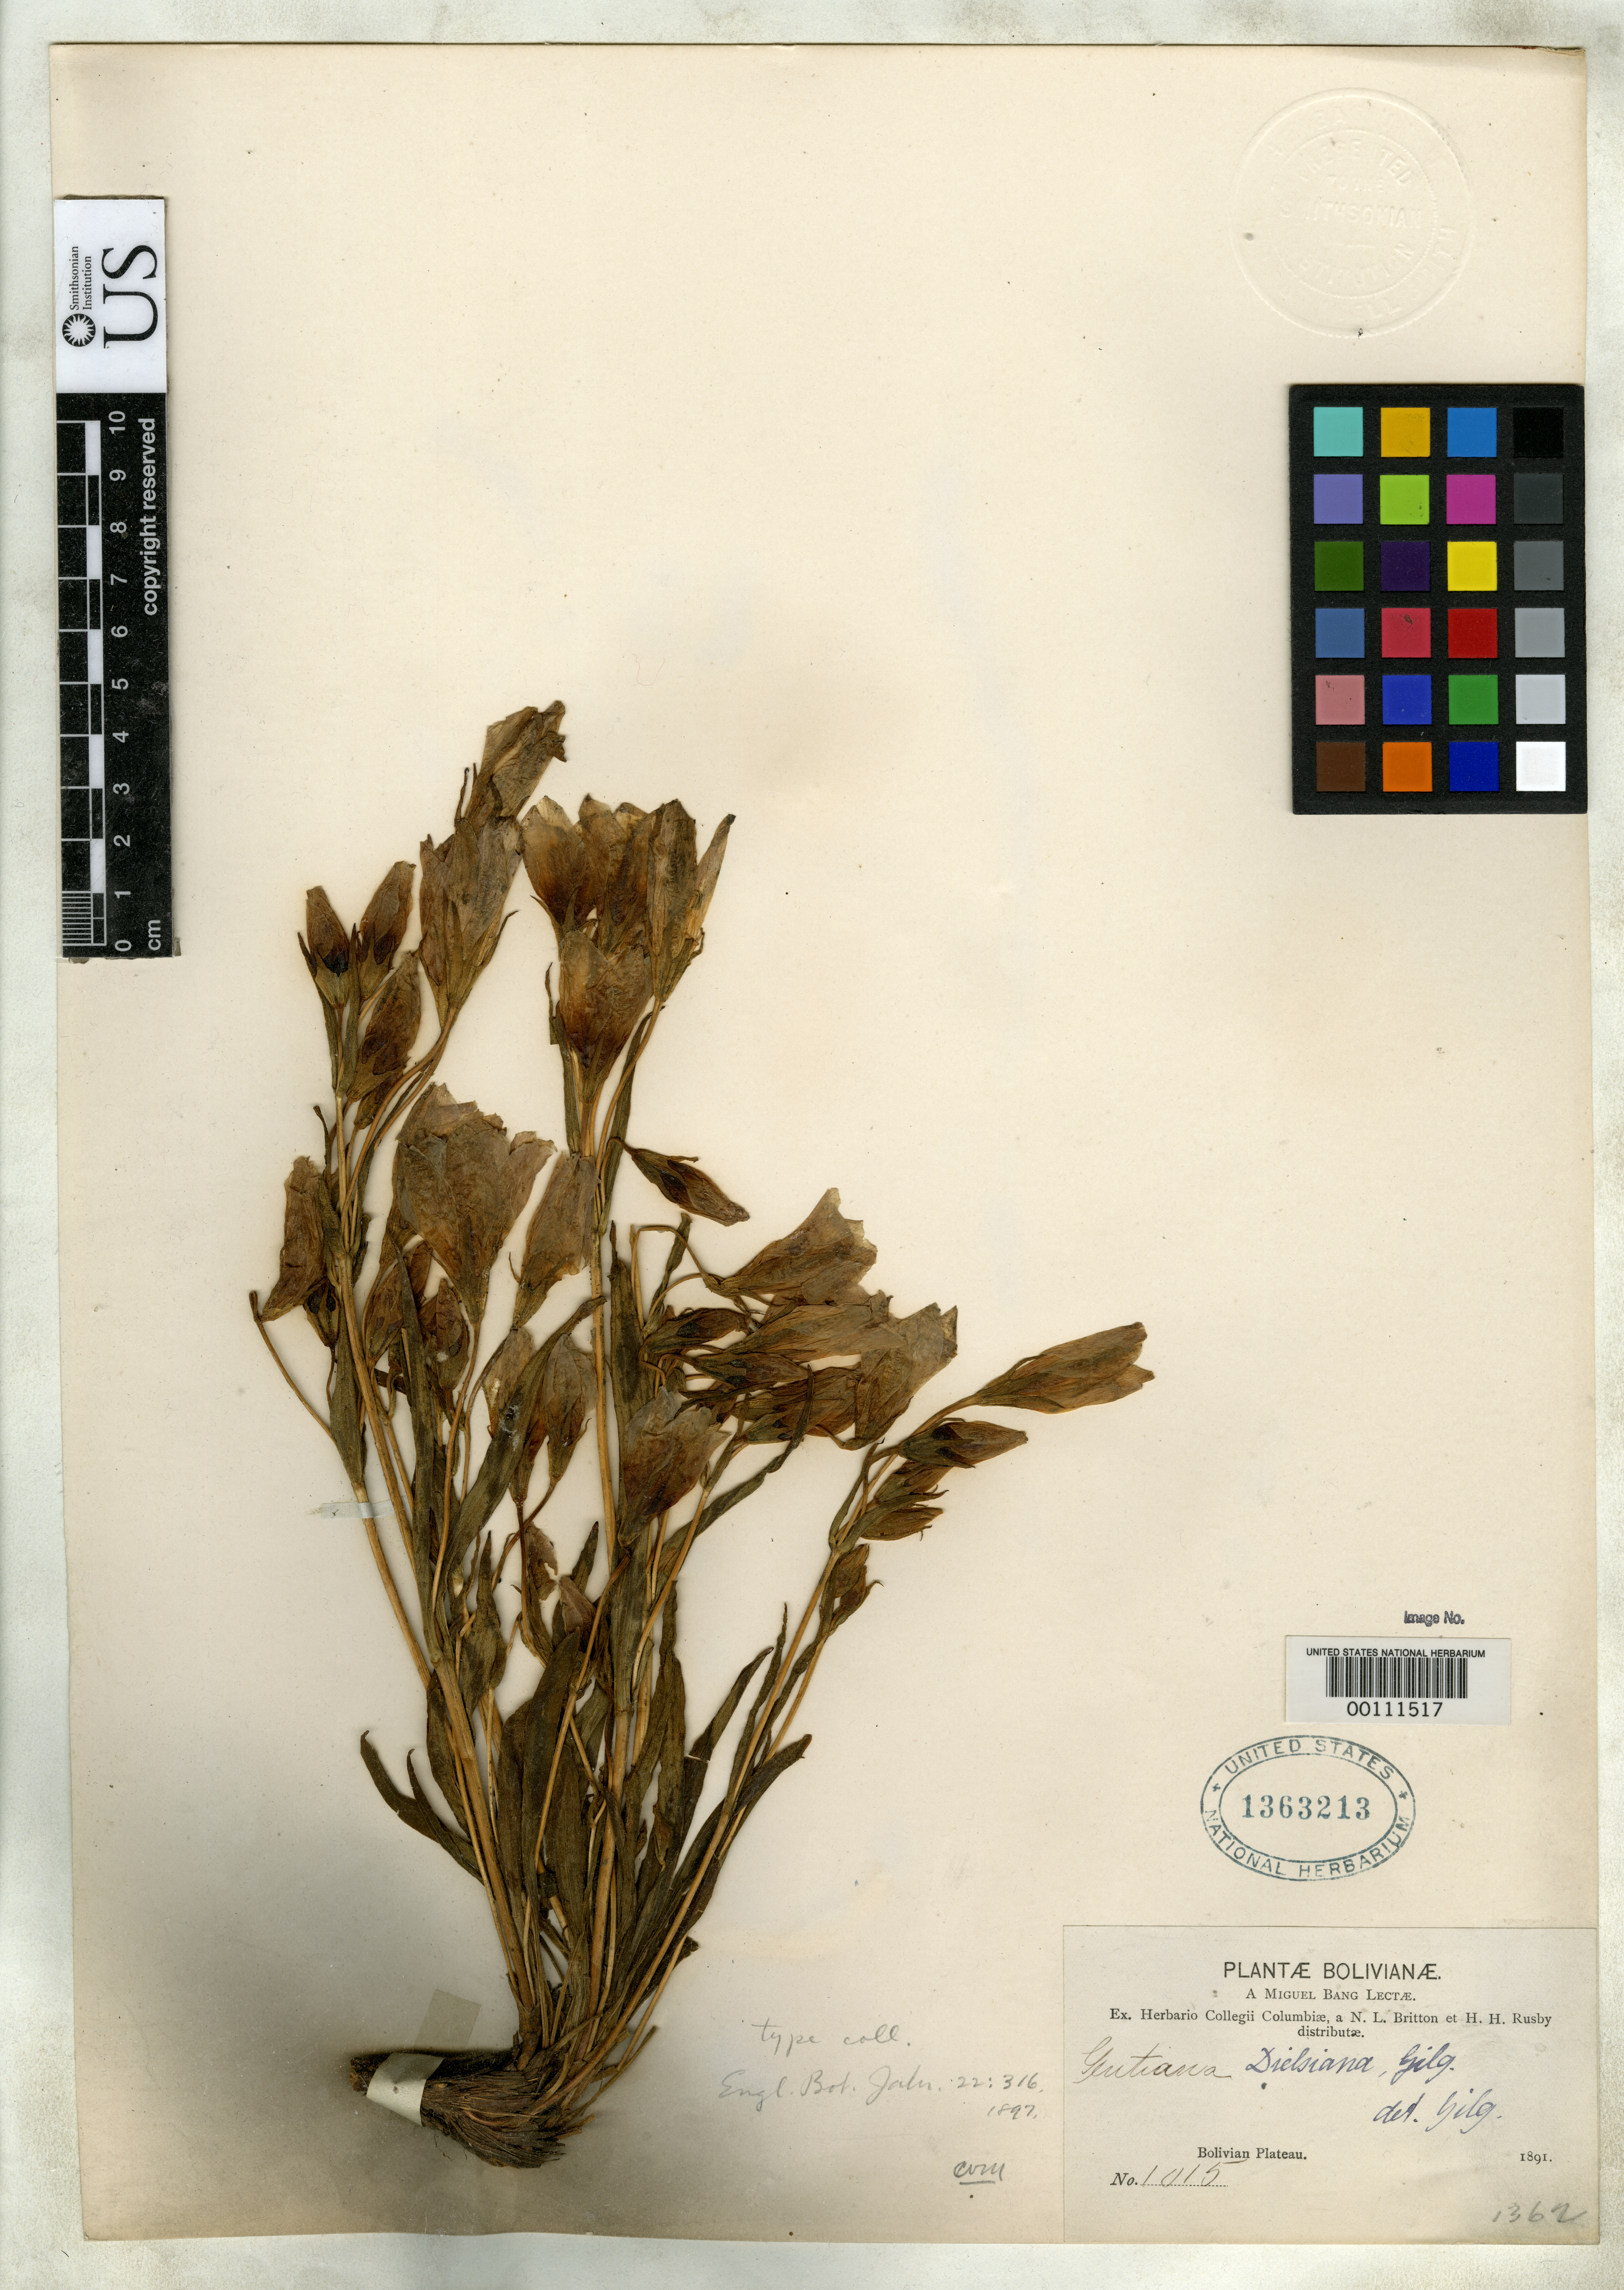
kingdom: Plantae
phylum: Tracheophyta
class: Magnoliopsida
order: Gentianales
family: Gentianaceae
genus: Gentiana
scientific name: Gentiana dielsiana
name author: Gilg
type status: Isosyntype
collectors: M. Bang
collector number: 1015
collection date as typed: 1891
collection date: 1891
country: Bolivia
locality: Bolivian Plateau.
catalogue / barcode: US 1363213